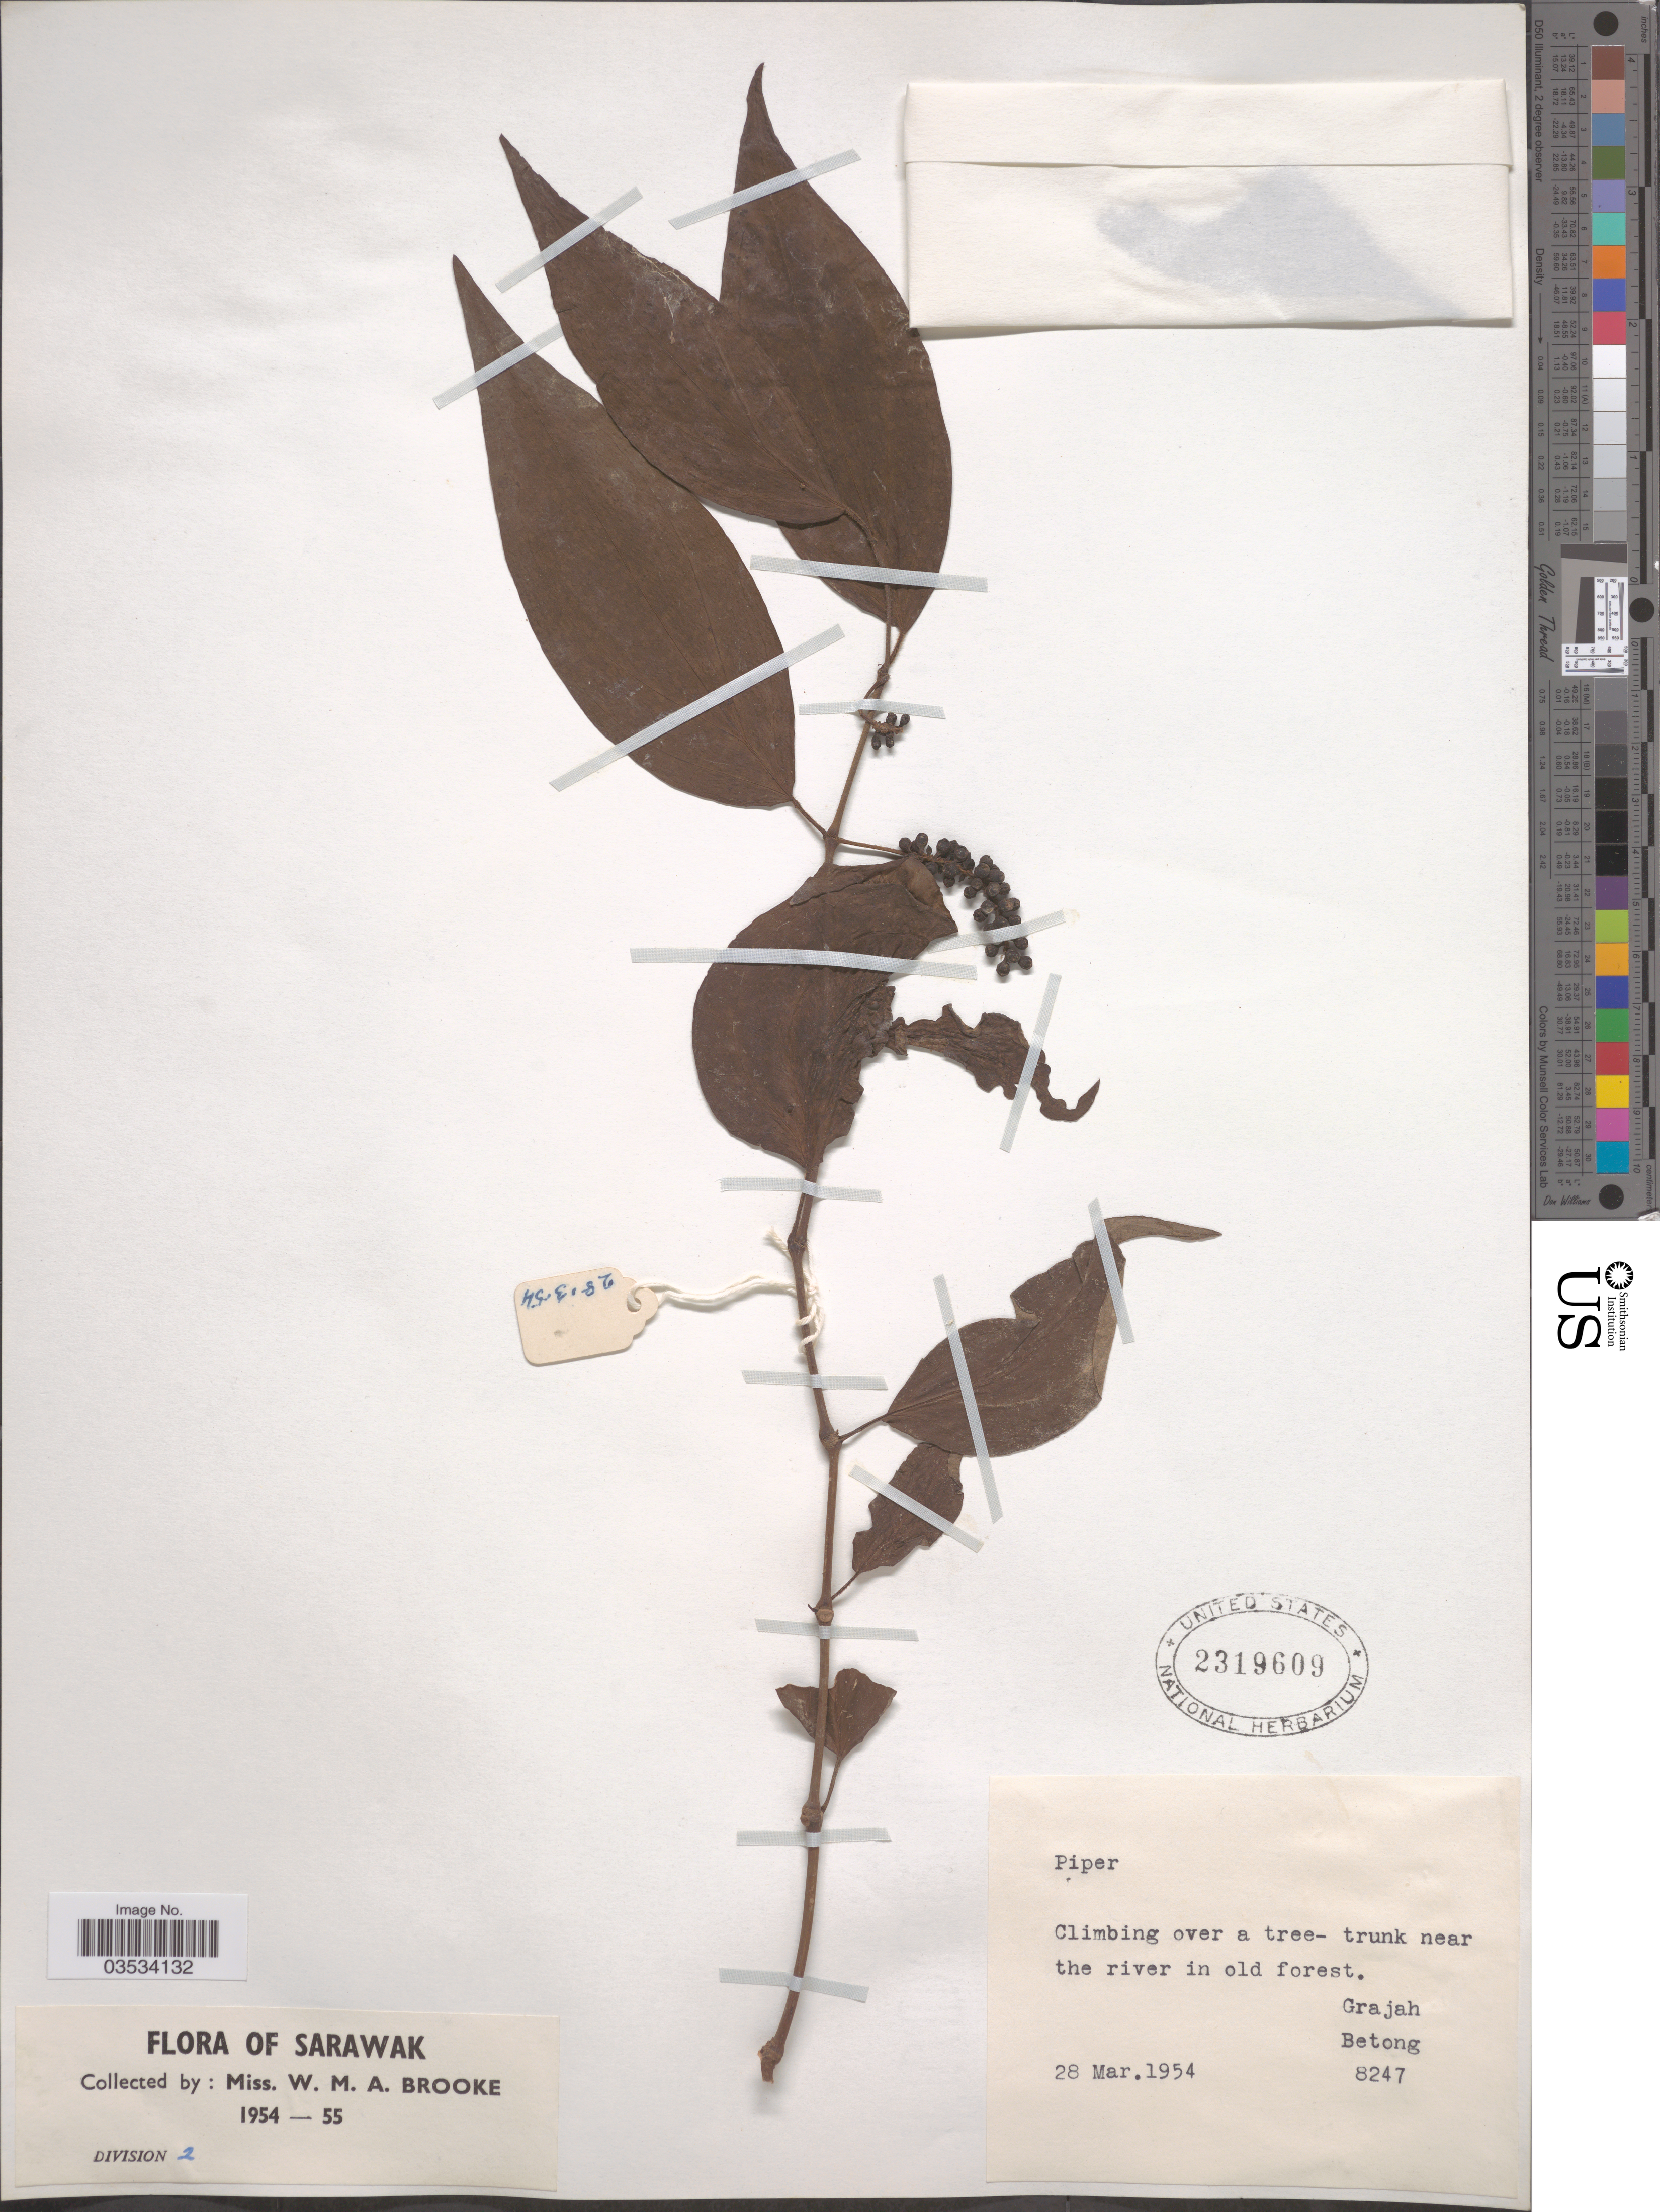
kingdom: Plantae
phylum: Tracheophyta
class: Magnoliopsida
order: Piperales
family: Piperaceae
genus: Piper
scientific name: Piper sp.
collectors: W. Brooke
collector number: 8247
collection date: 1954-03-28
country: Malaysia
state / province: Sarawak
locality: Division 2. [unsure placement] Grajah, Betong.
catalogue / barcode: US 2319609